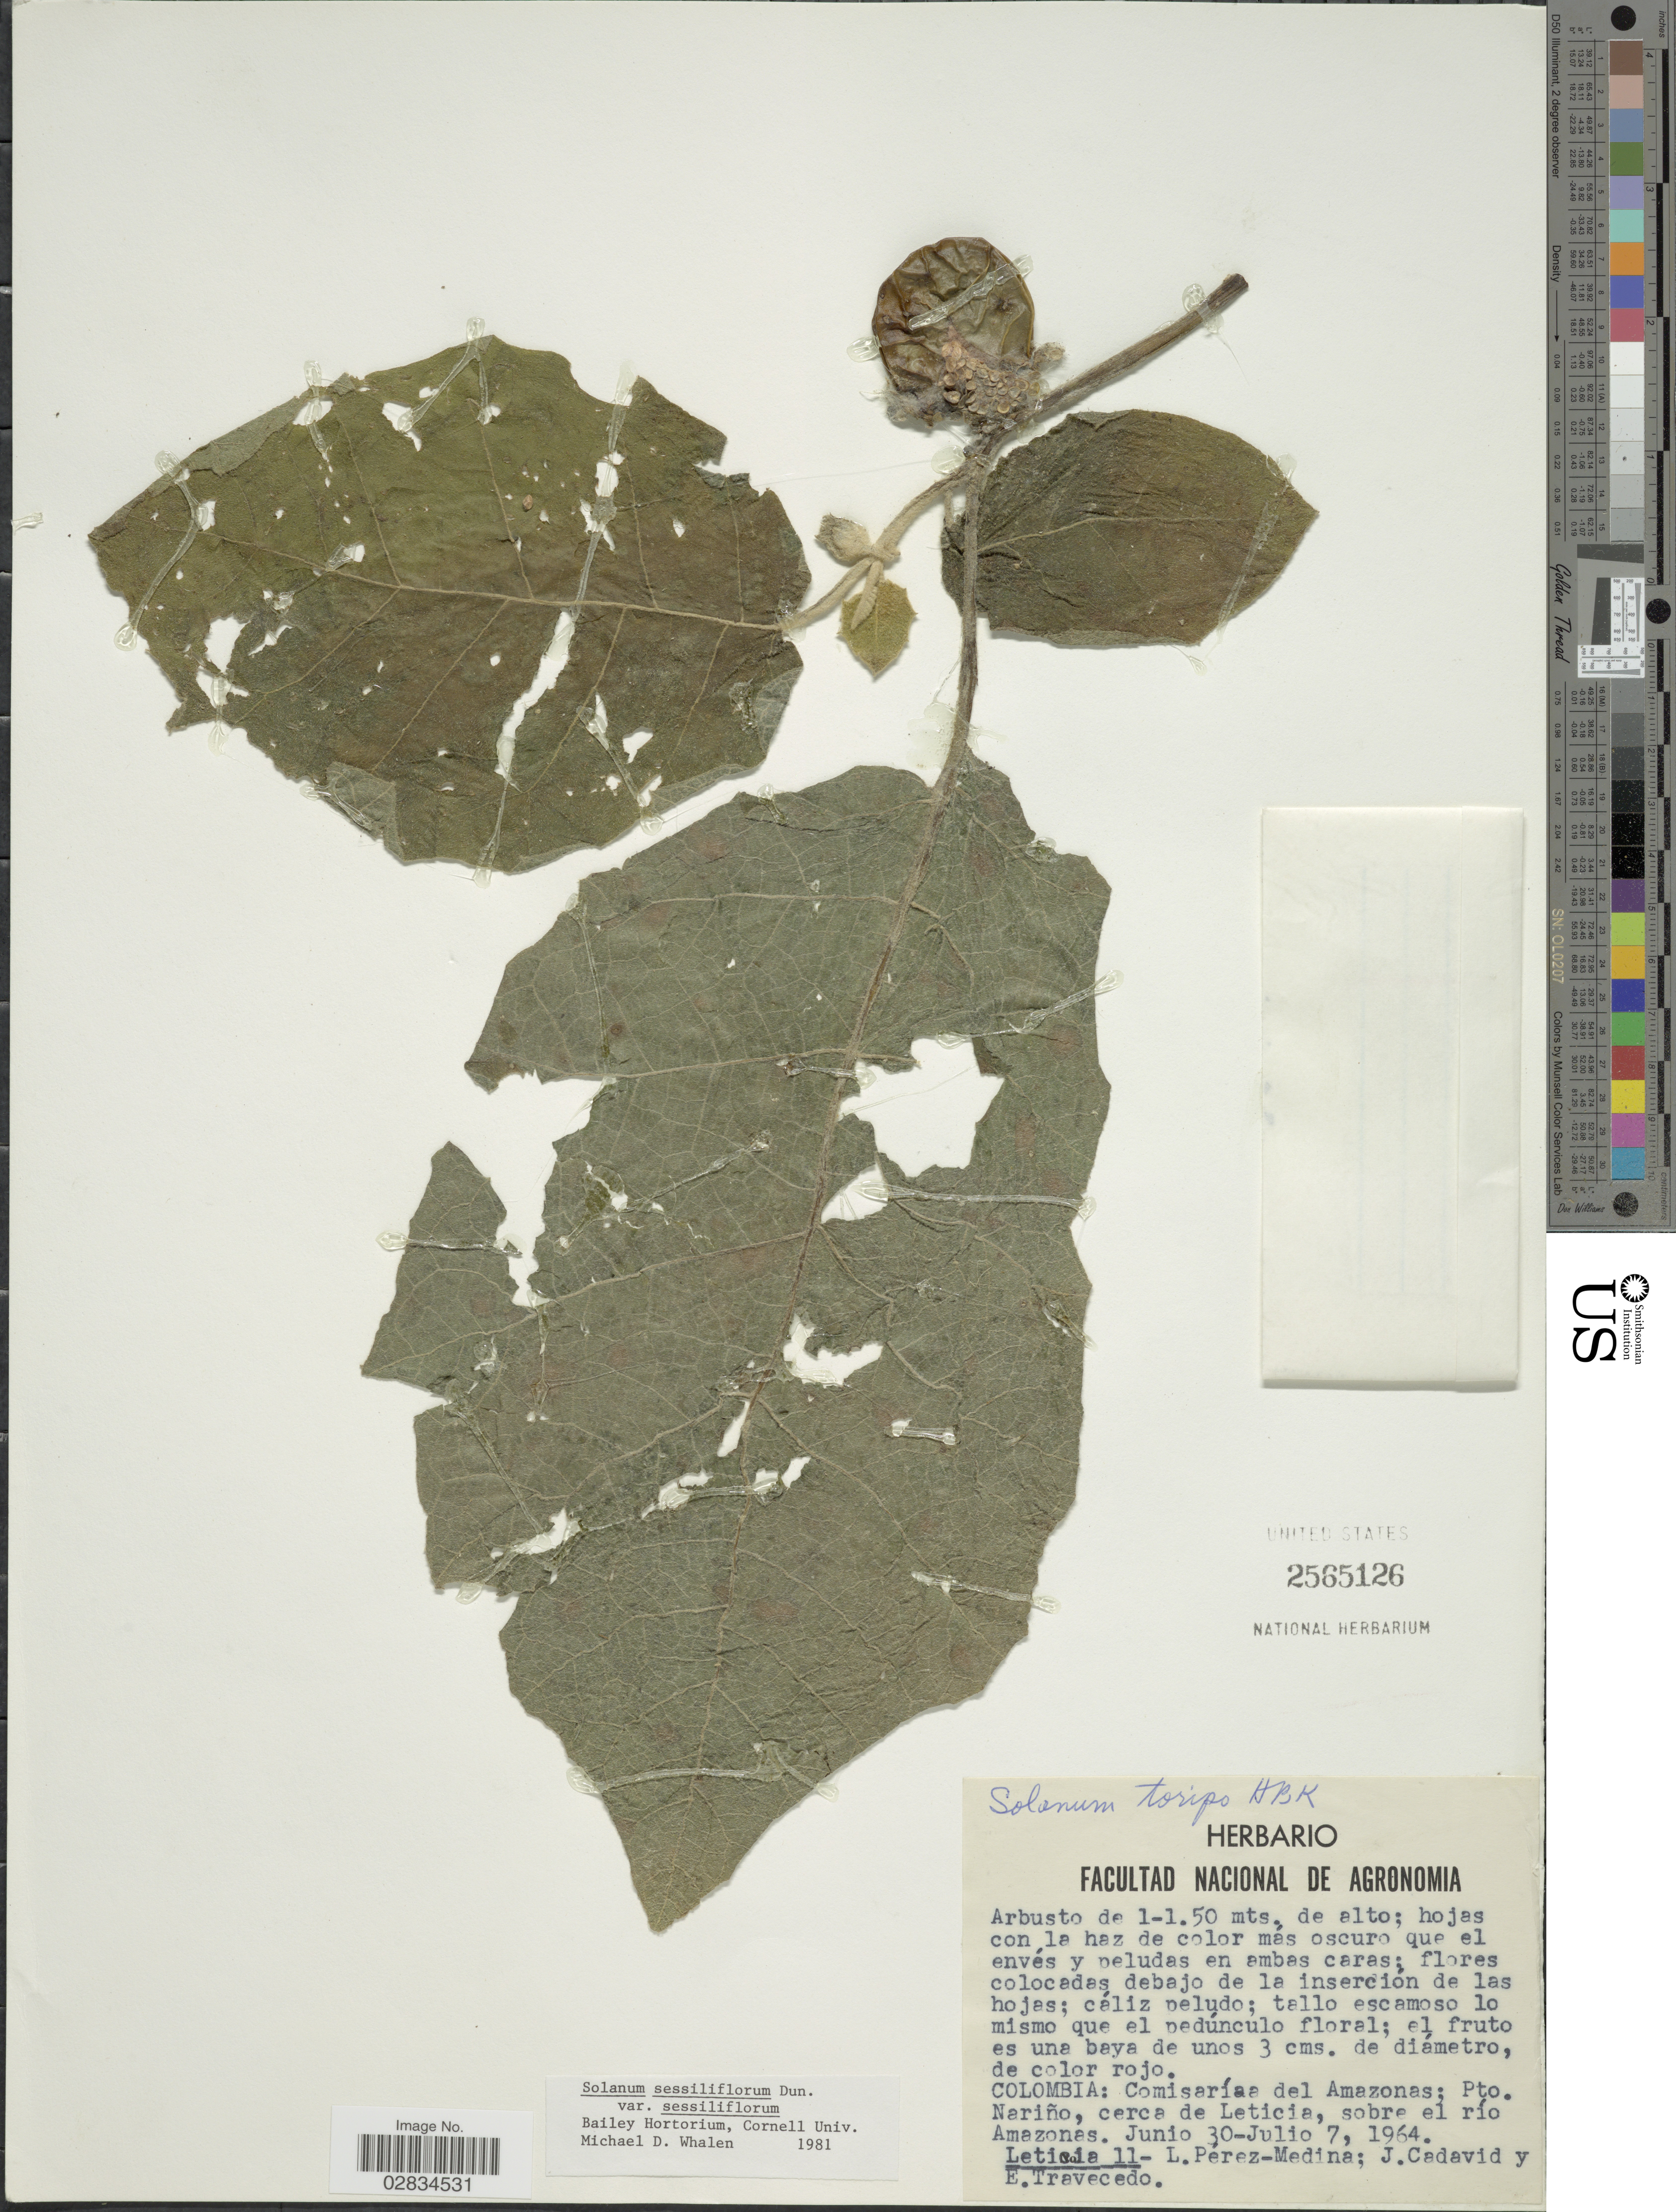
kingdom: Plantae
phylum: Tracheophyta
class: Magnoliopsida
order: Solanales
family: Solanaceae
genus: Solanum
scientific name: Solanum sessiliflorum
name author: Dunal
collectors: Leticia, L. Pérez-Medina, J. Cadavid & E. Travecedo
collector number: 11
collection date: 1964-06-30/1964-07-07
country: Colombia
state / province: Amazônas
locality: Comisarías del Amazonas; Pto. Nariño, cerca de Leticia, sobre el río Amazonas.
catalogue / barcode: US 2565126